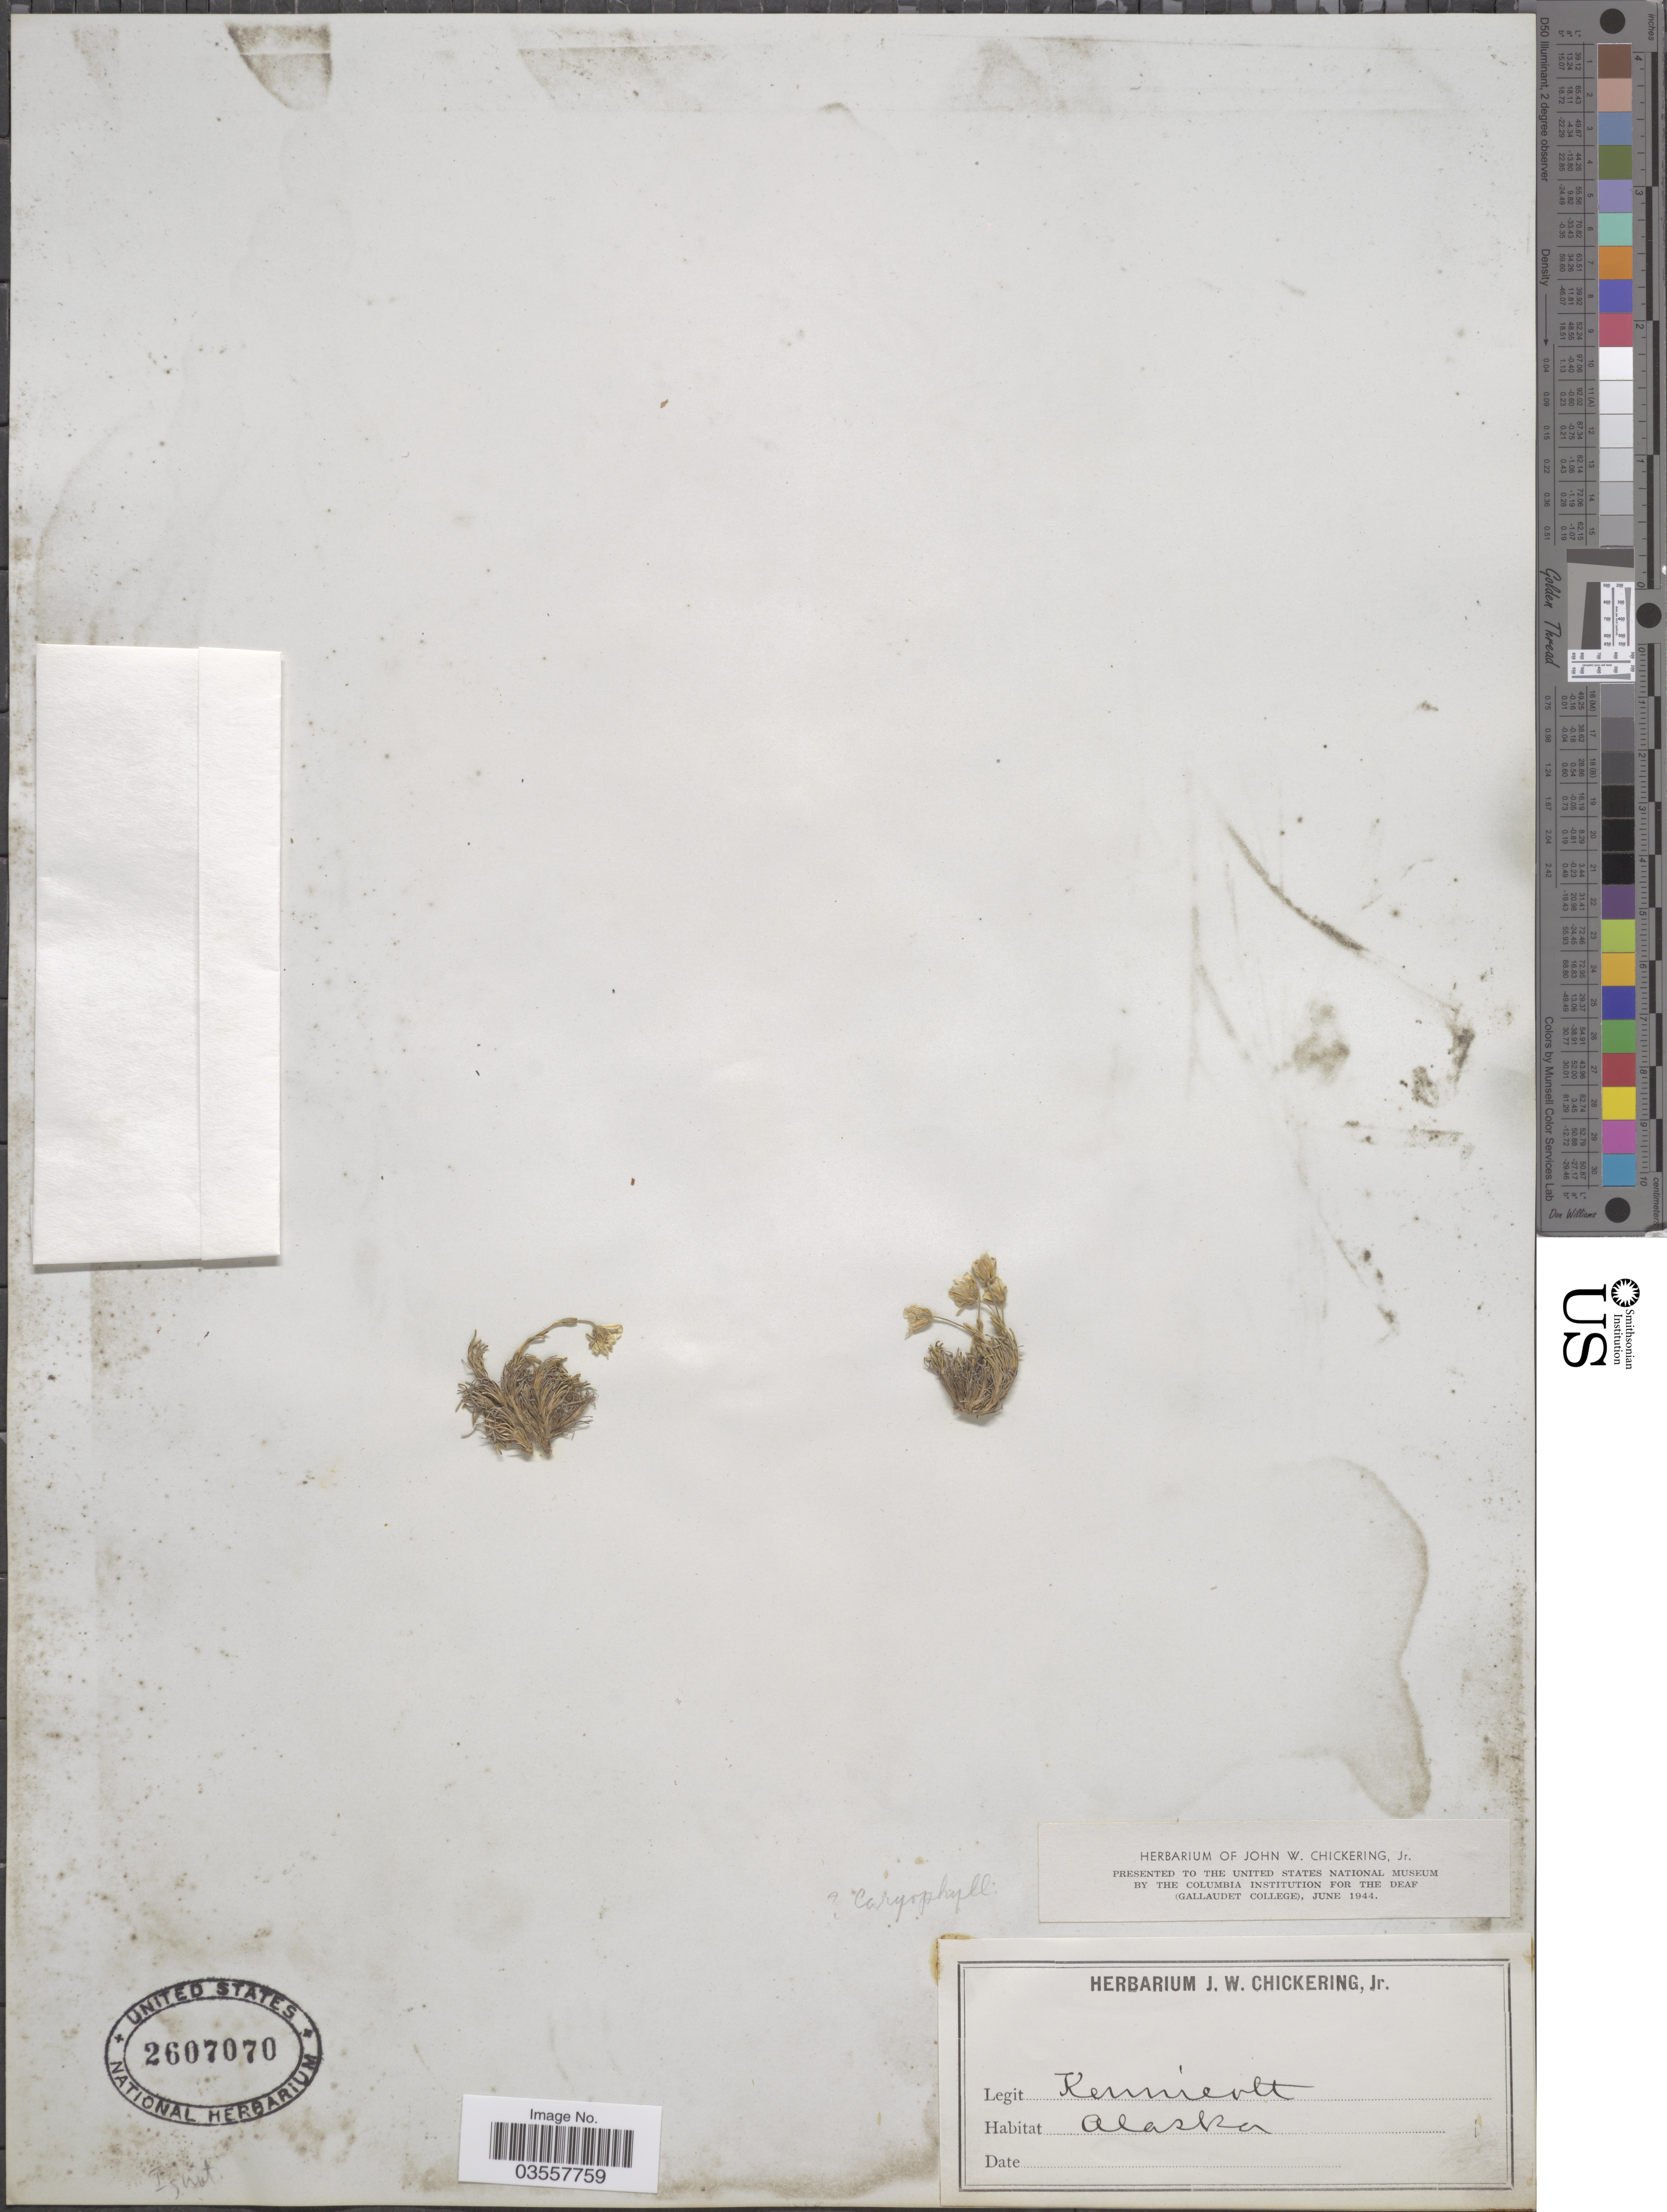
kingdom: Plantae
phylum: Tracheophyta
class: Magnoliopsida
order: Caryophyllales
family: Caryophyllaceae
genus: Cherleria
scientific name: Cherleria arctica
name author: (Steven ex Ser.) A.J. Moore & Dillenb.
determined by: Strong, Mark T., (BOT), Smithsonian Institution - National Museum of Natural History (UNITED STATES)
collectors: R. Kennicott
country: United States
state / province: Alaska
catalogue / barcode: US 2607070